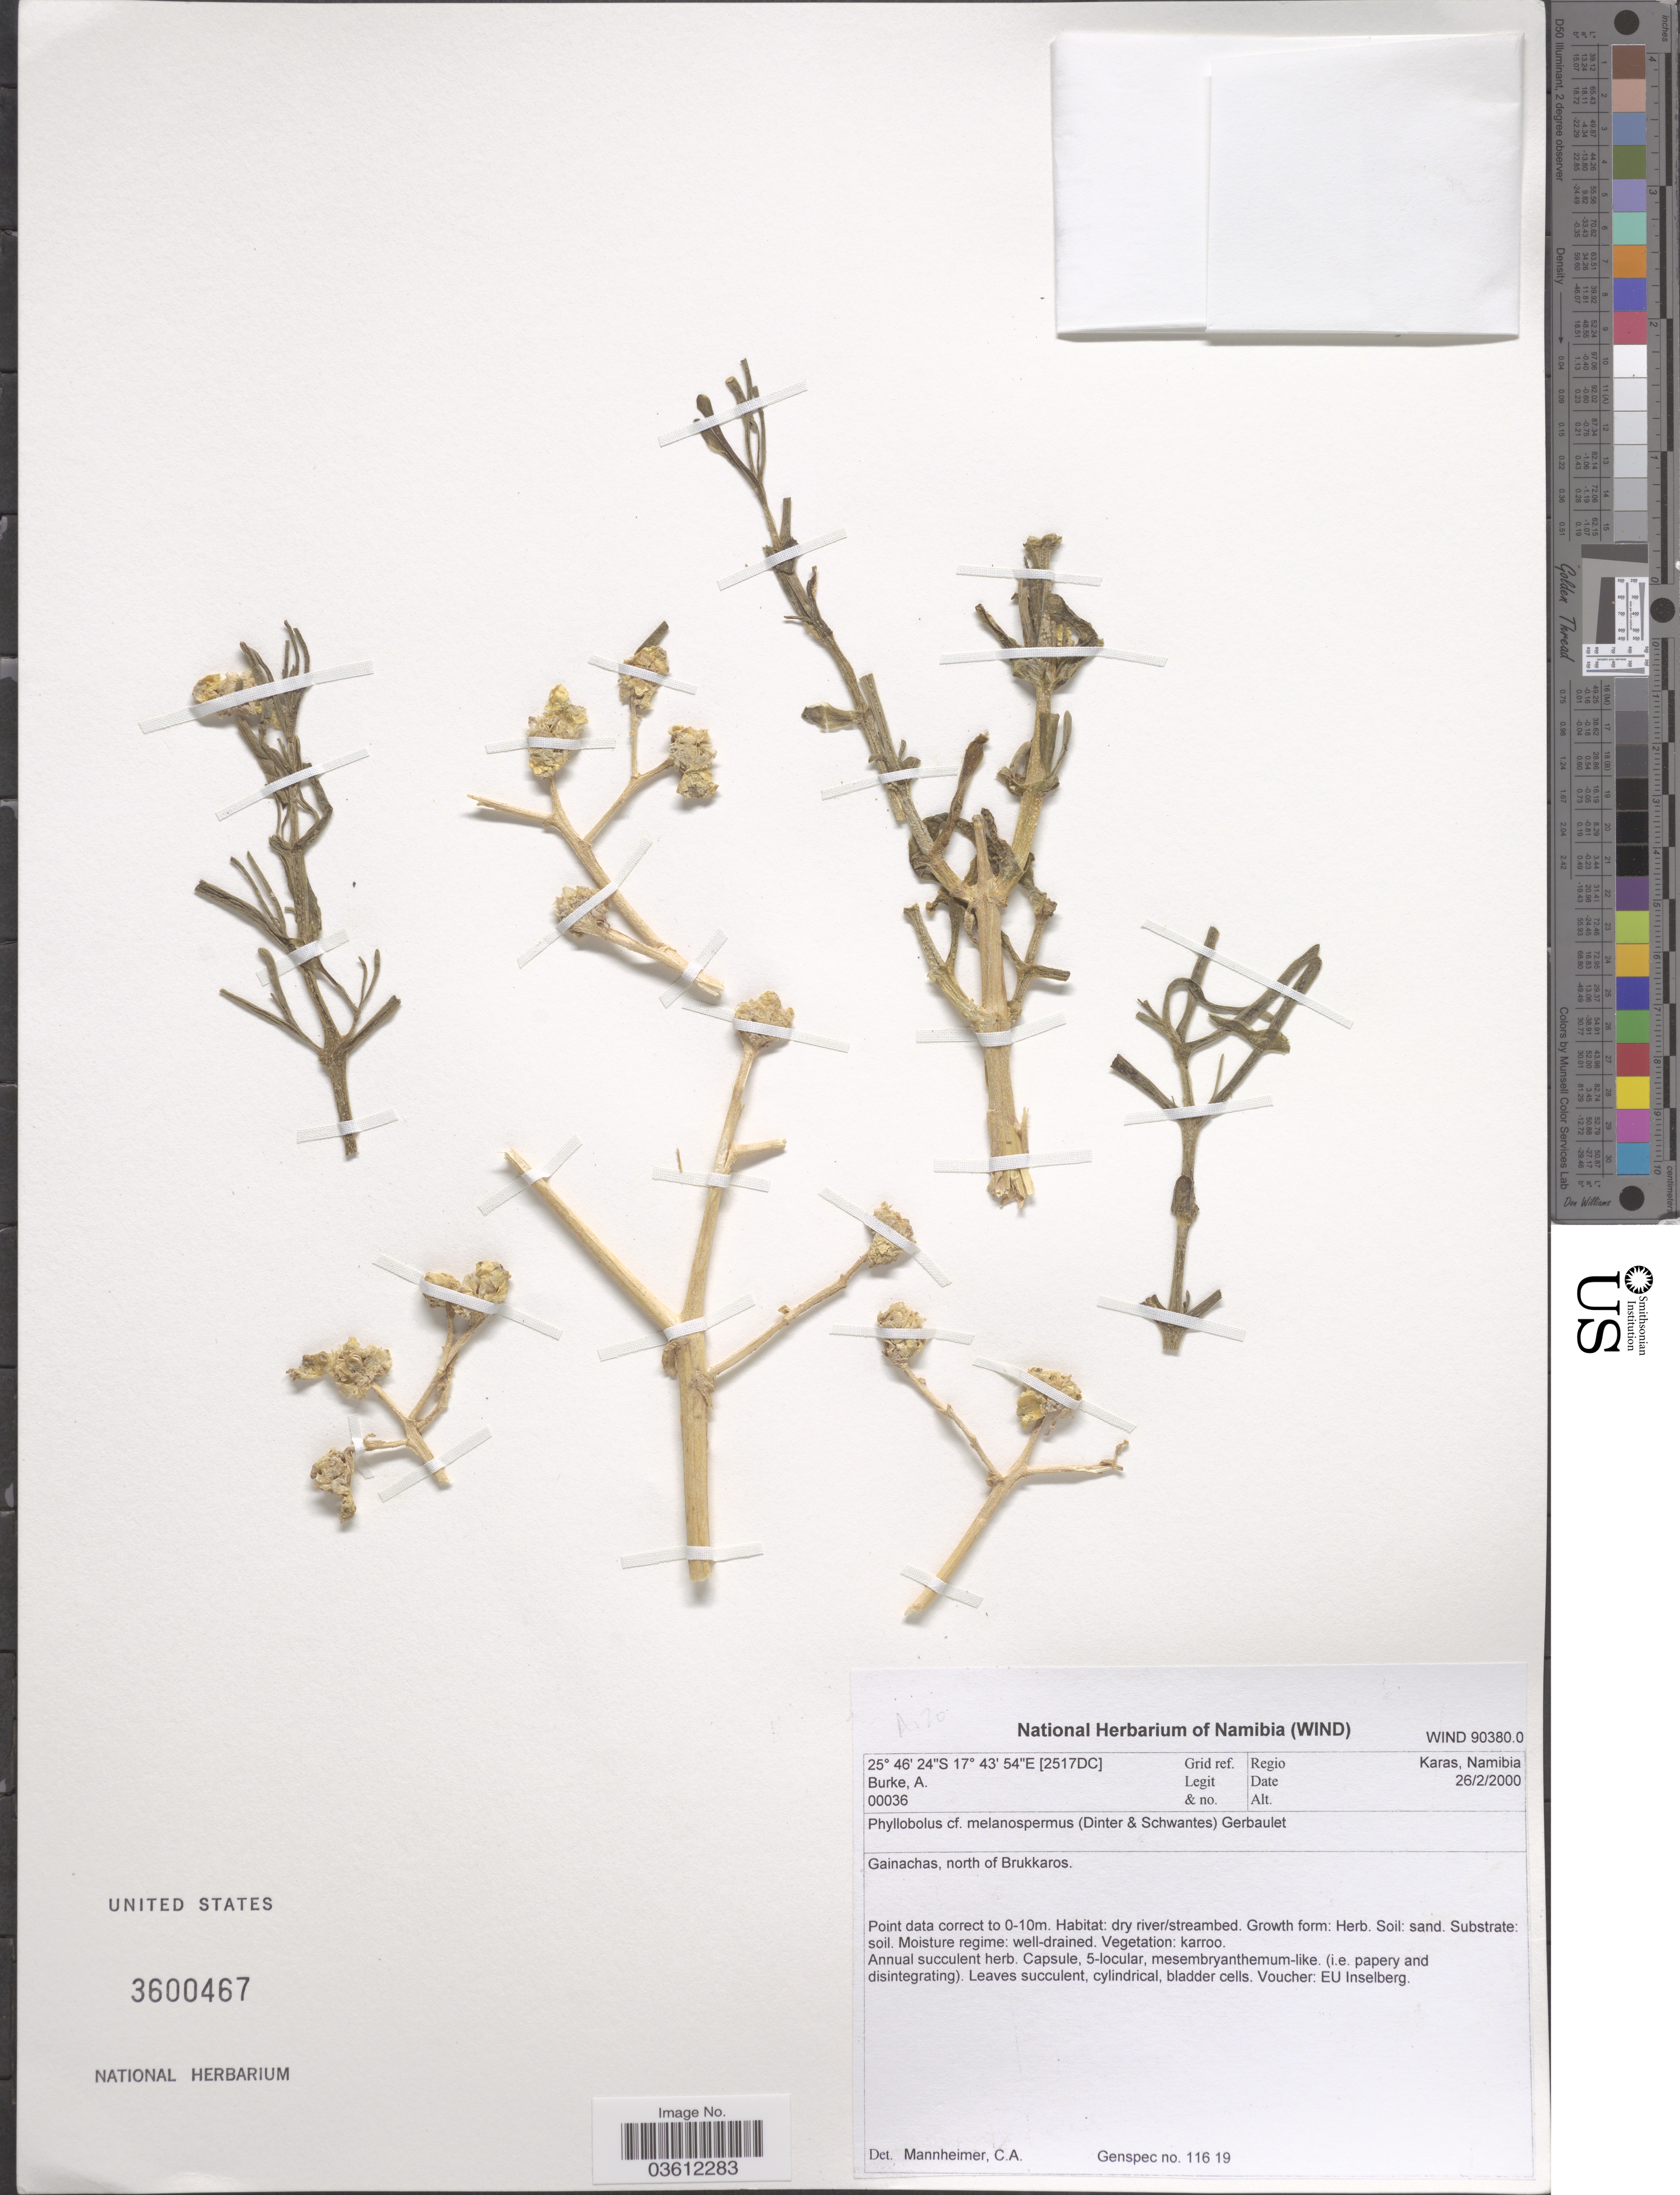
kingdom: Plantae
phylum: Tracheophyta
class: Magnoliopsida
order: Caryophyllales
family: Aizoaceae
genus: Mesembryanthemum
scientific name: Mesembryanthemum melanospermum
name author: A. Berger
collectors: A. Burke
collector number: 00036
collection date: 2000-02-26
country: Namibia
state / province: Karas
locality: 2517DC Grid ref. Gainachas, north of Brukkaros.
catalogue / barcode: US 3600467